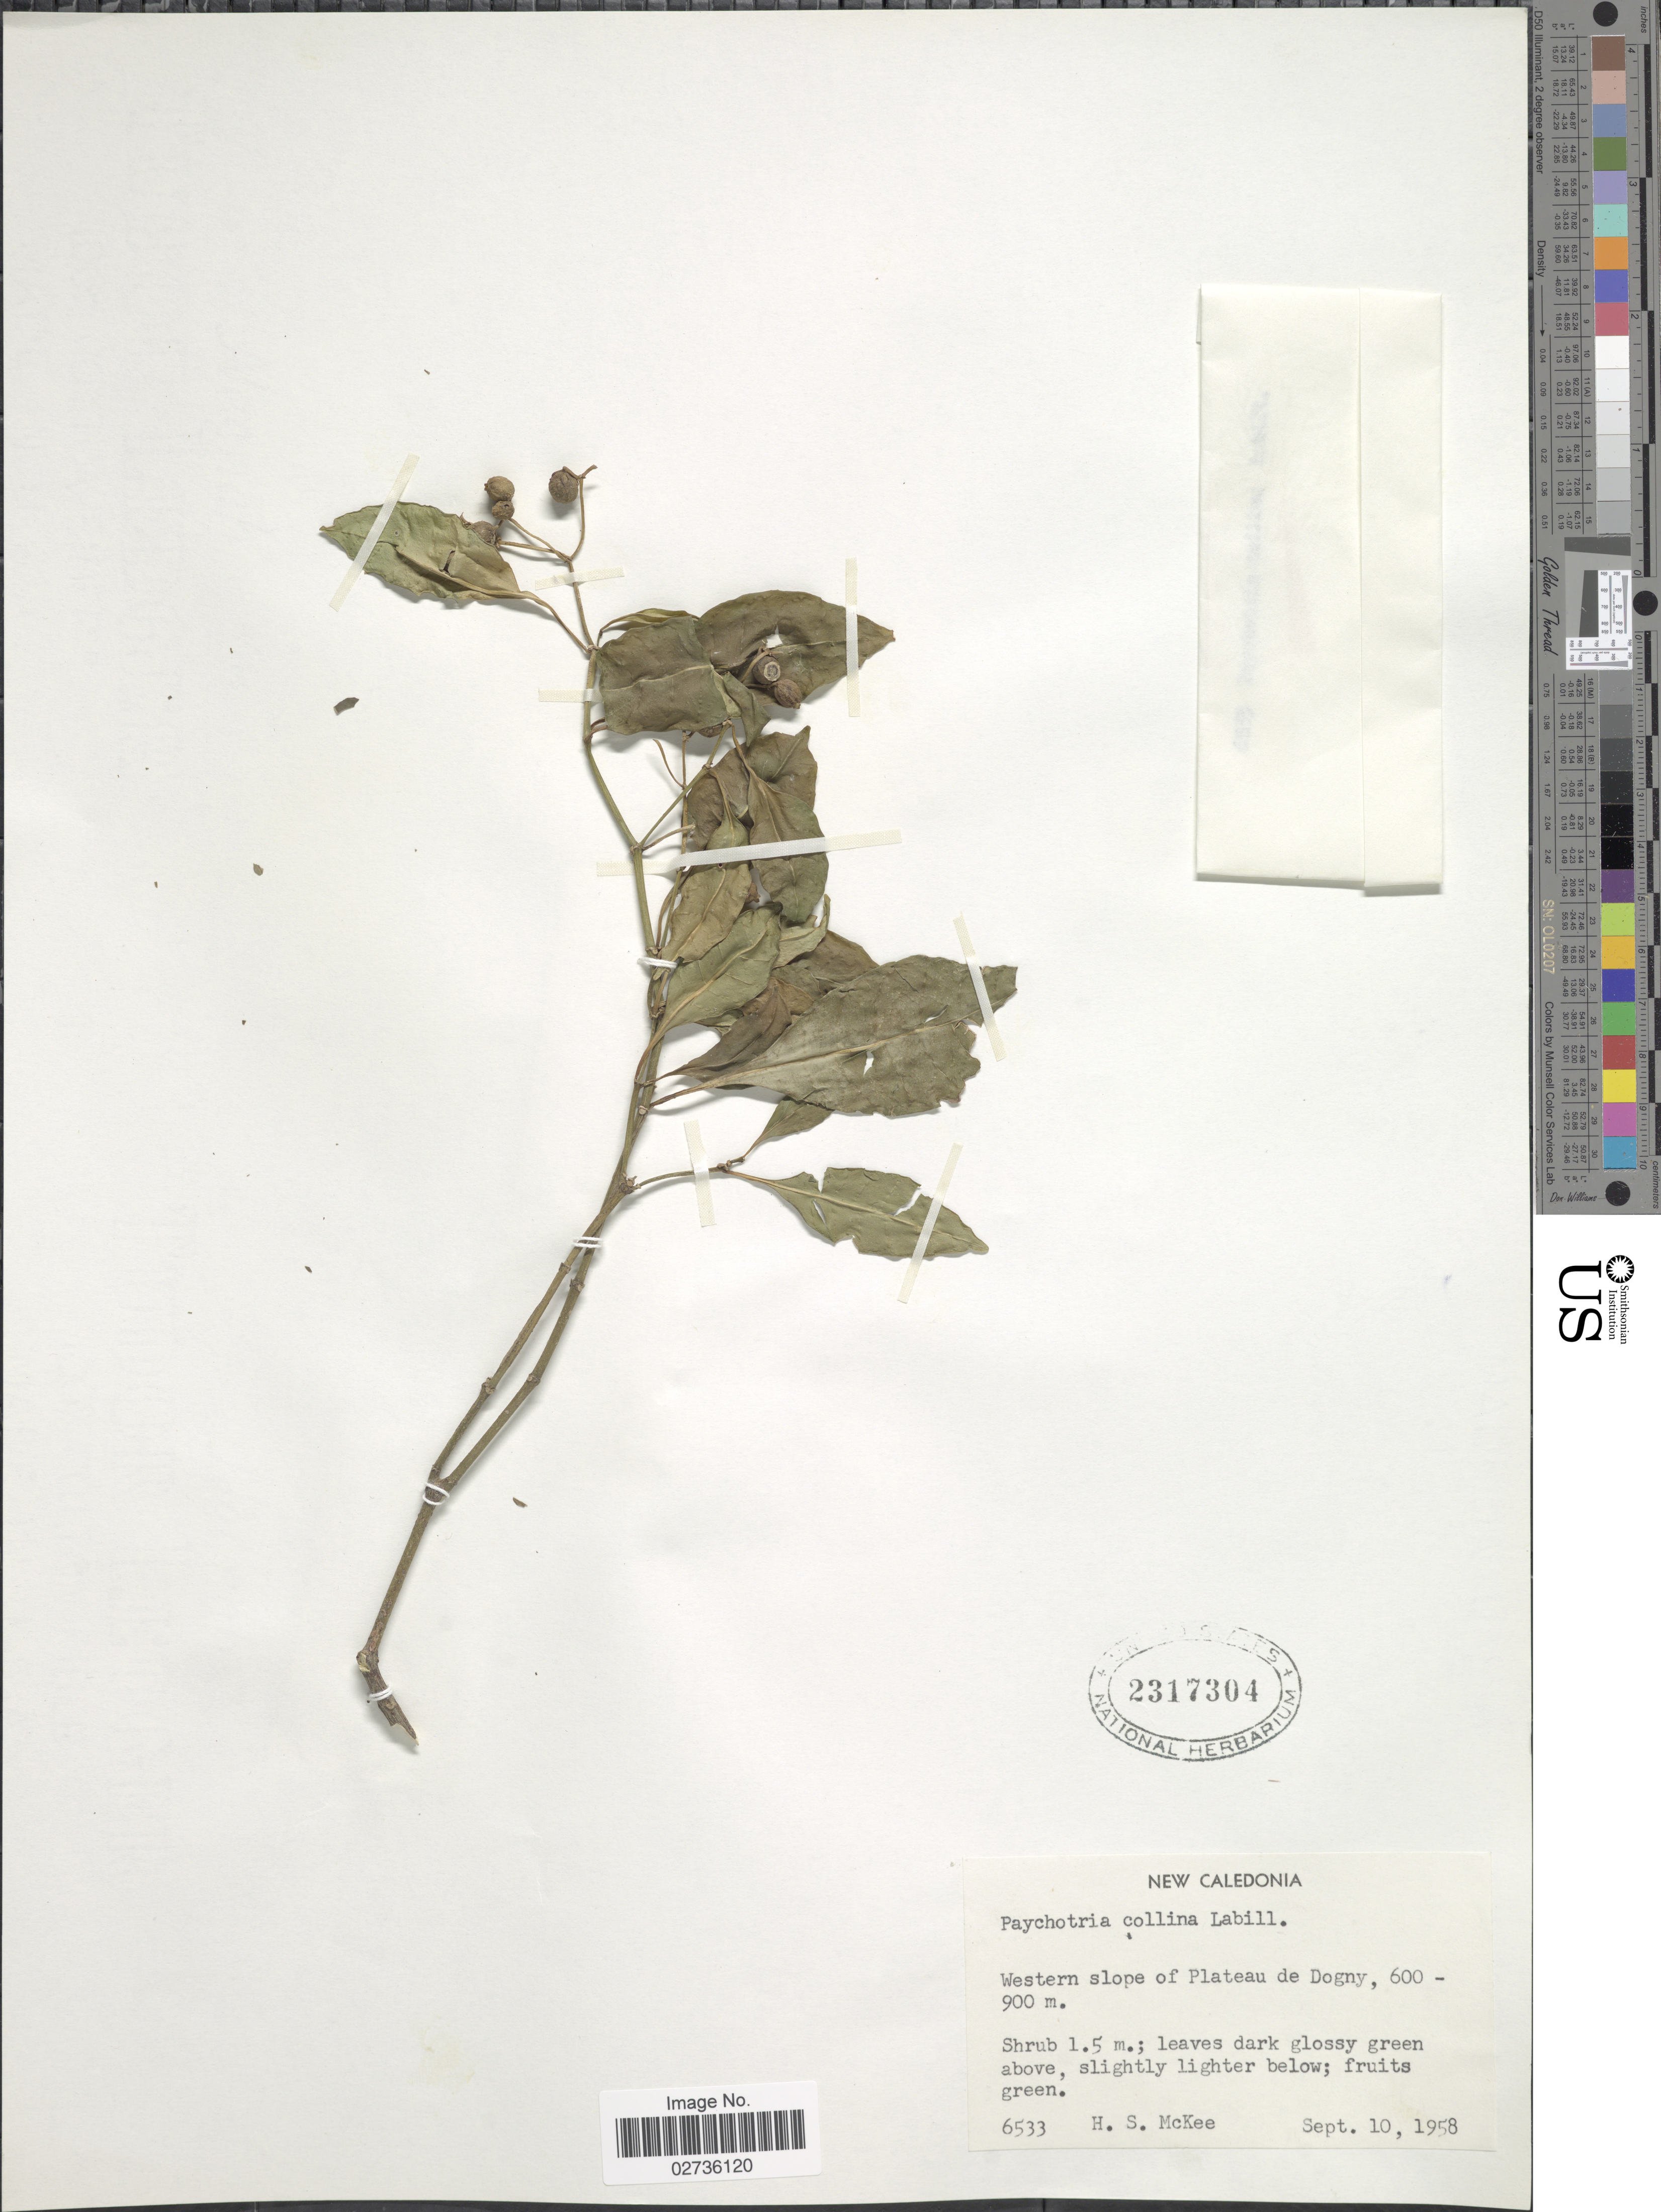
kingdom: Plantae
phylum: Tracheophyta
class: Magnoliopsida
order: Gentianales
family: Rubiaceae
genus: Psychotria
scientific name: Psychotria collina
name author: Labill.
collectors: H. S. McKee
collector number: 6533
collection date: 1958-09-10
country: New Caledonia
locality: Western slope of Plateau de Dogny.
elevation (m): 600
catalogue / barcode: US 2317304